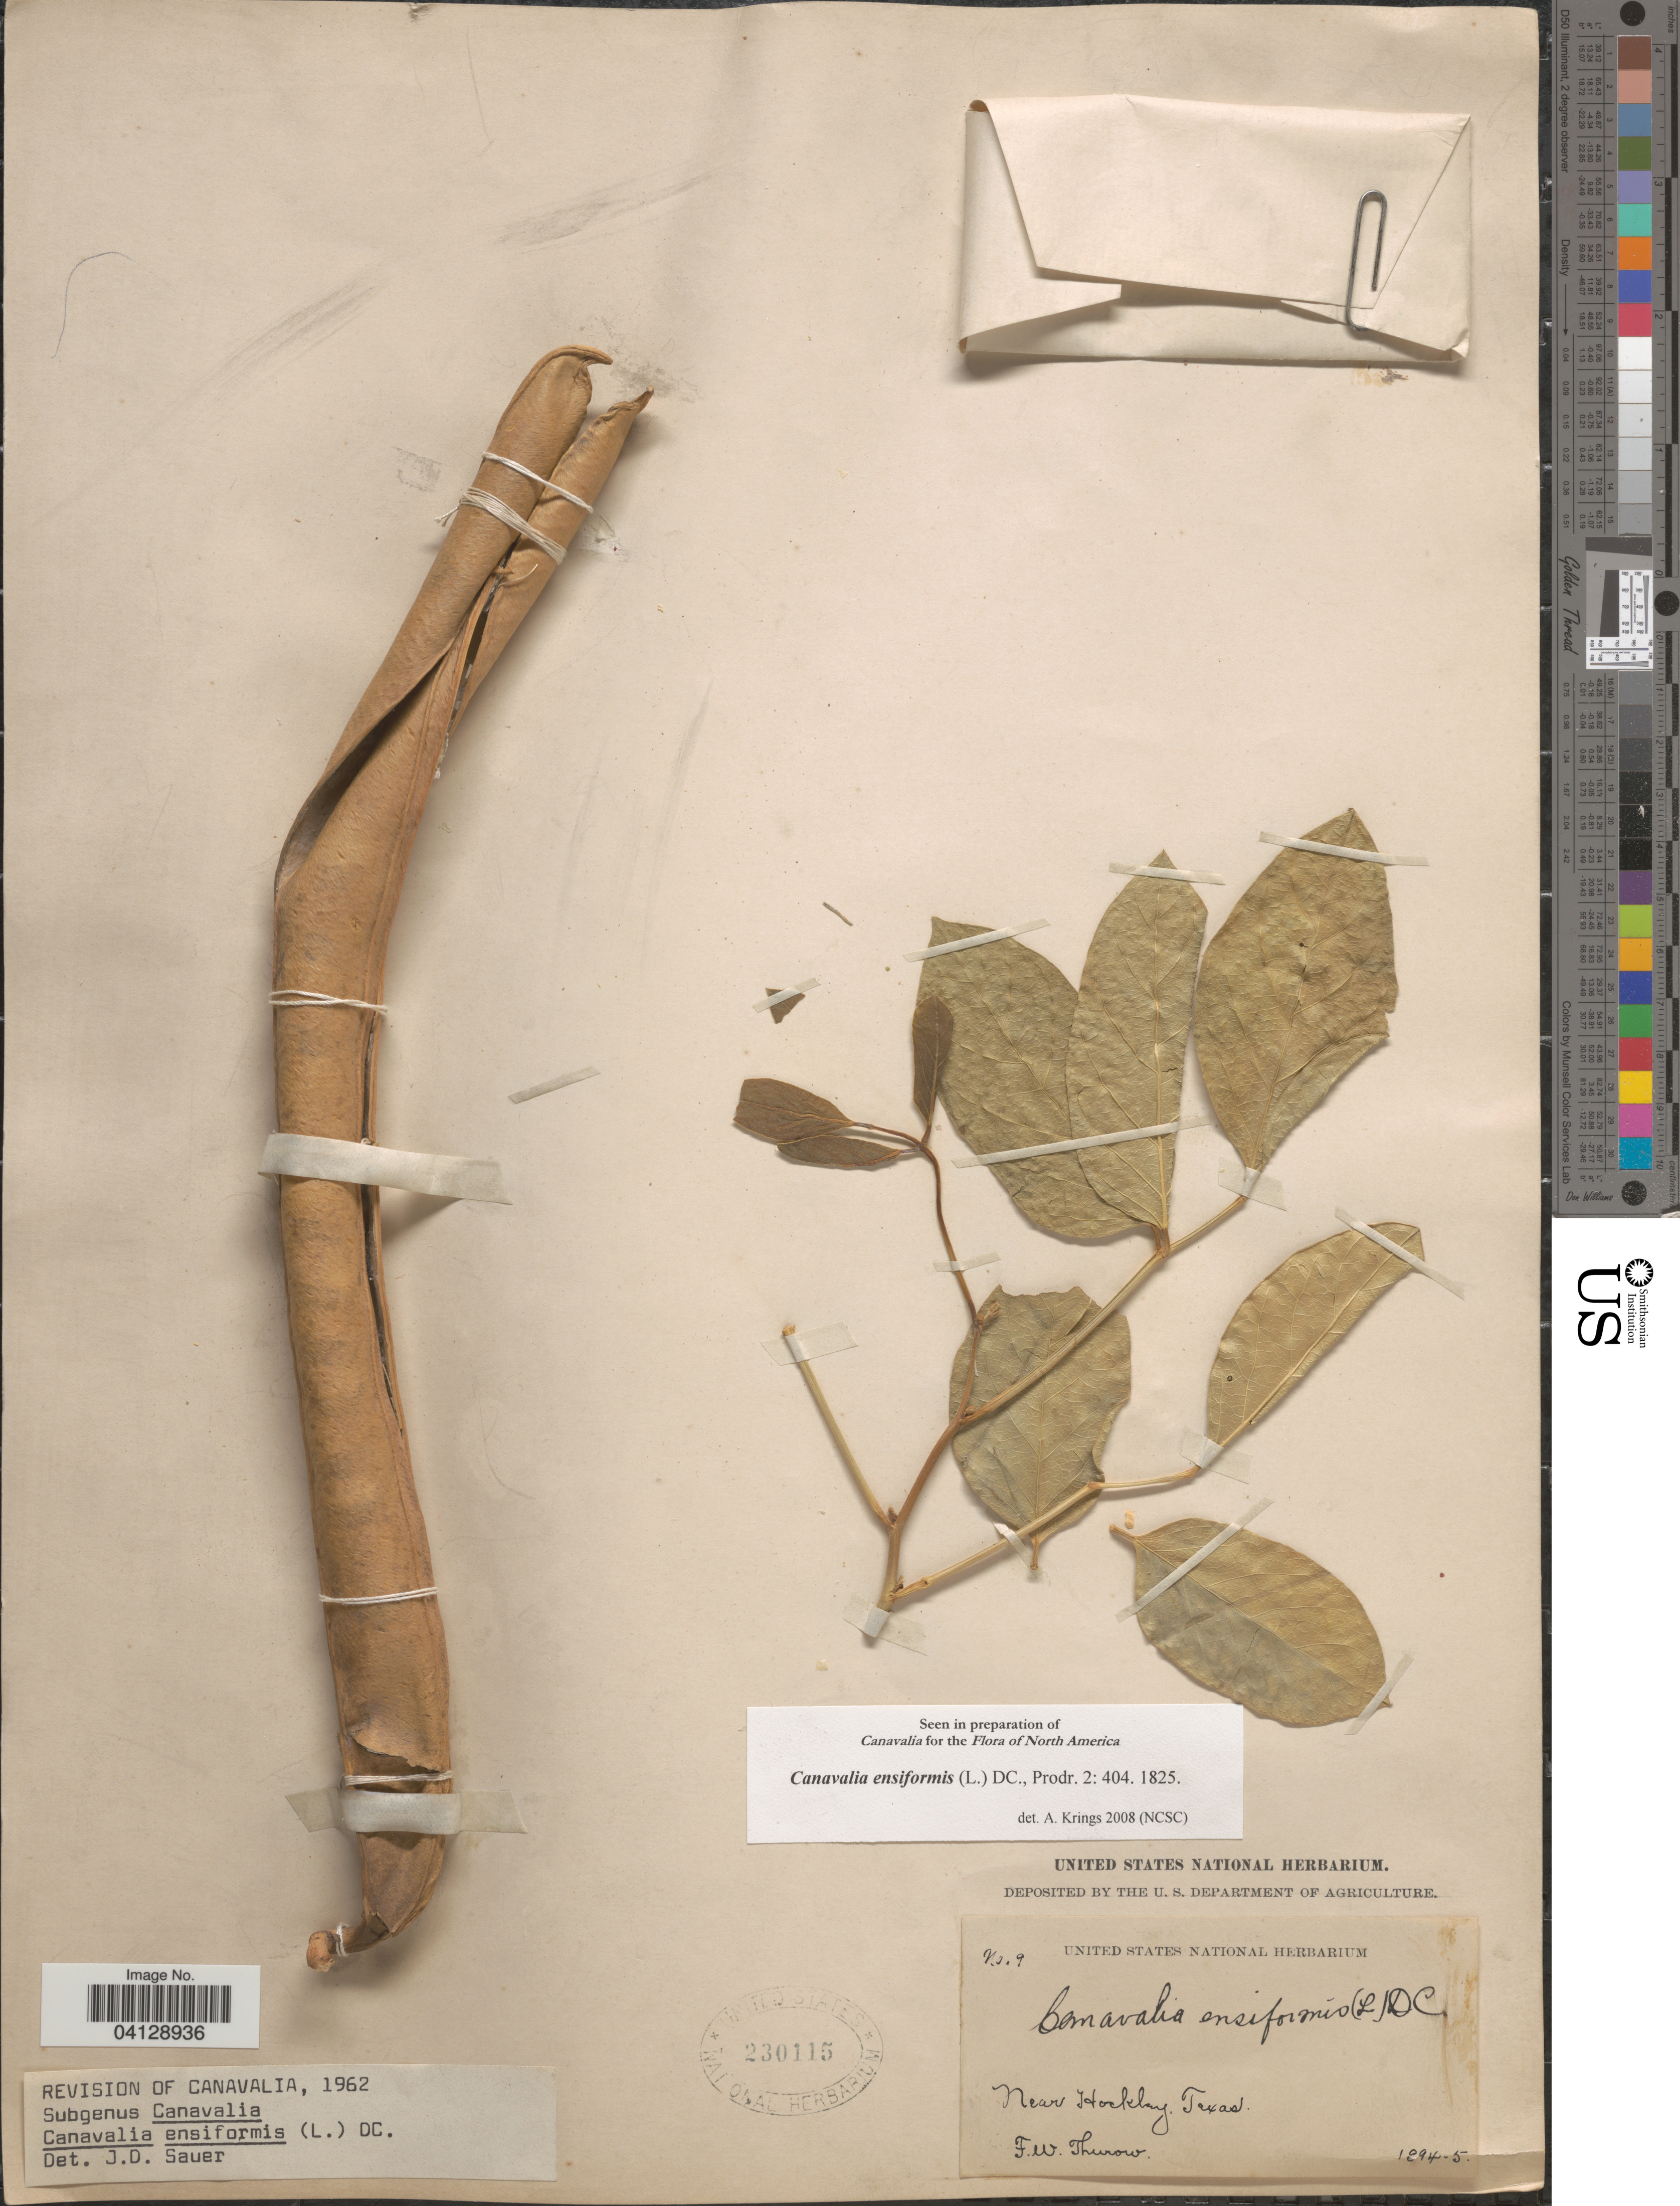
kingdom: Plantae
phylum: Tracheophyta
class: Magnoliopsida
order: Fabales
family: Fabaceae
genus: Canavalia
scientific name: Canavalia ensiformis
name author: (L.) DC.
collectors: F. W. Thurow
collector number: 9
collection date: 1894/1895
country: United States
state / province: Texas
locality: Near Hockley.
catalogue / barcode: US 230115